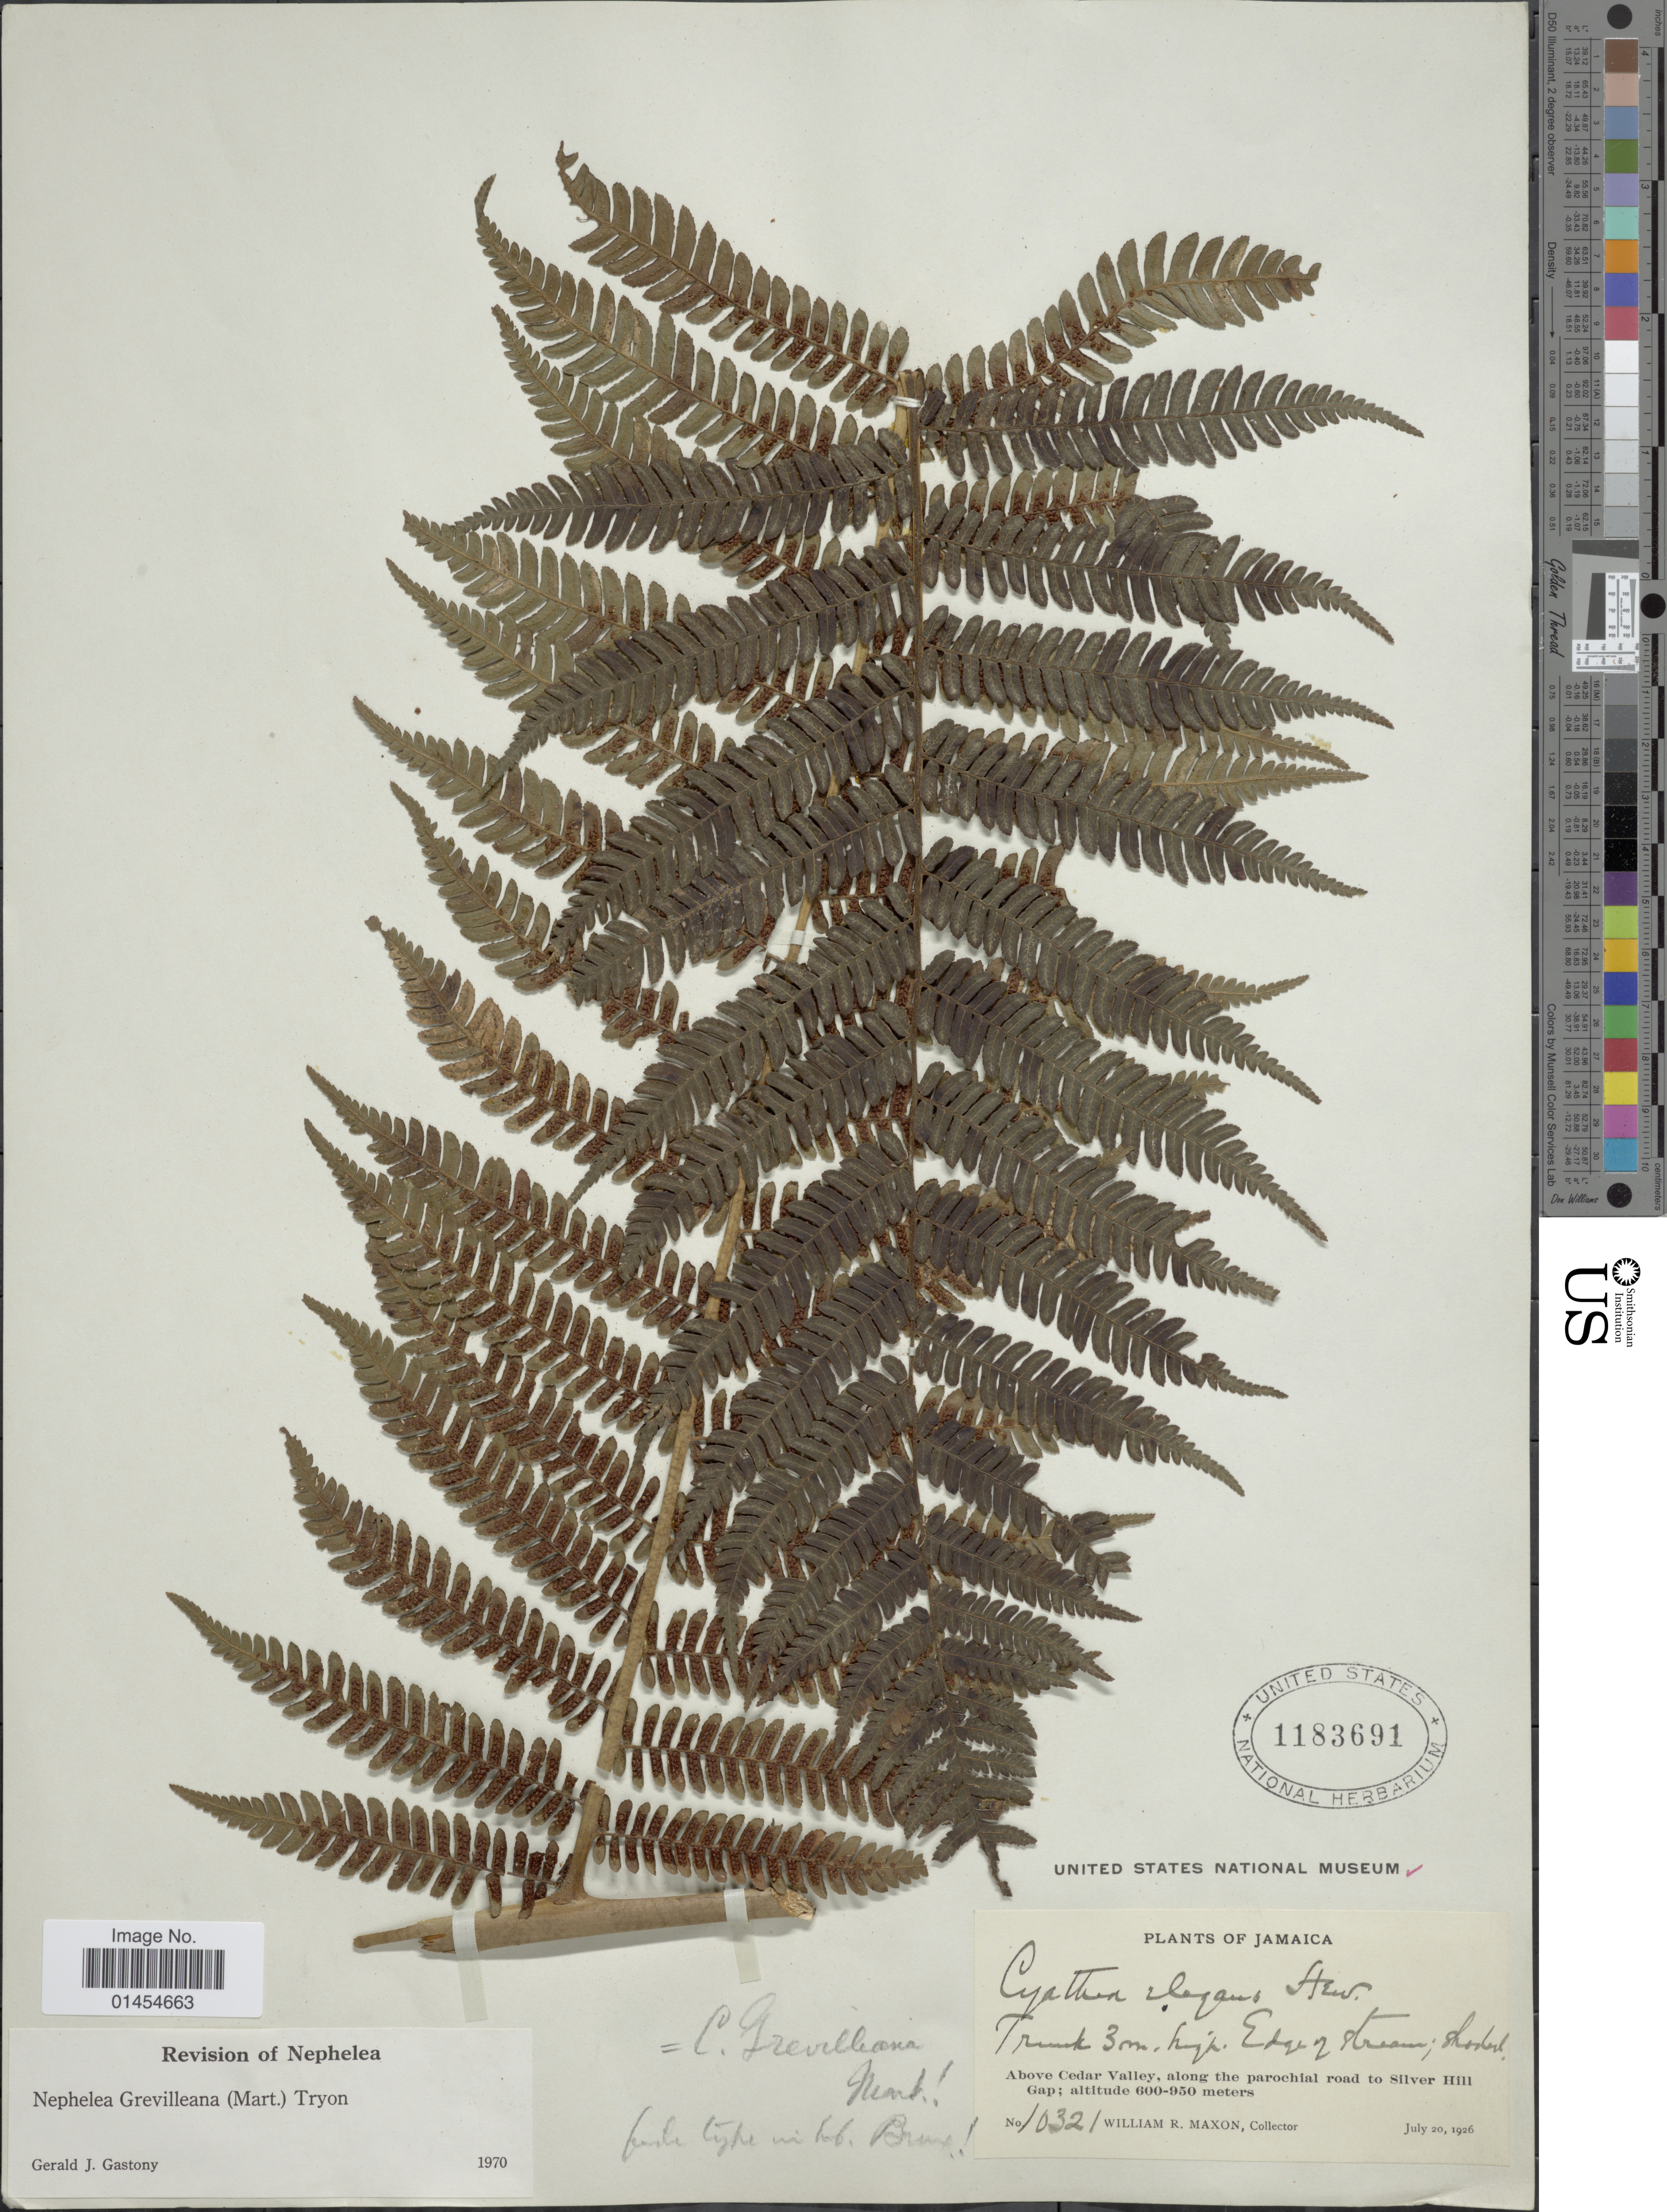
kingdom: Plantae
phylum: Tracheophyta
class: Polypodiopsida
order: Cyatheales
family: Cyatheaceae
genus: Alsophila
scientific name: Alsophila grevilleana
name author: (Mart.) D.S. Conant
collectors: W. R. Maxon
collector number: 10321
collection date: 1926-07-20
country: Jamaica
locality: Above Cedar Valley, along the parochial road to Silver Hill Gap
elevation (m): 600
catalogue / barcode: US 1183691